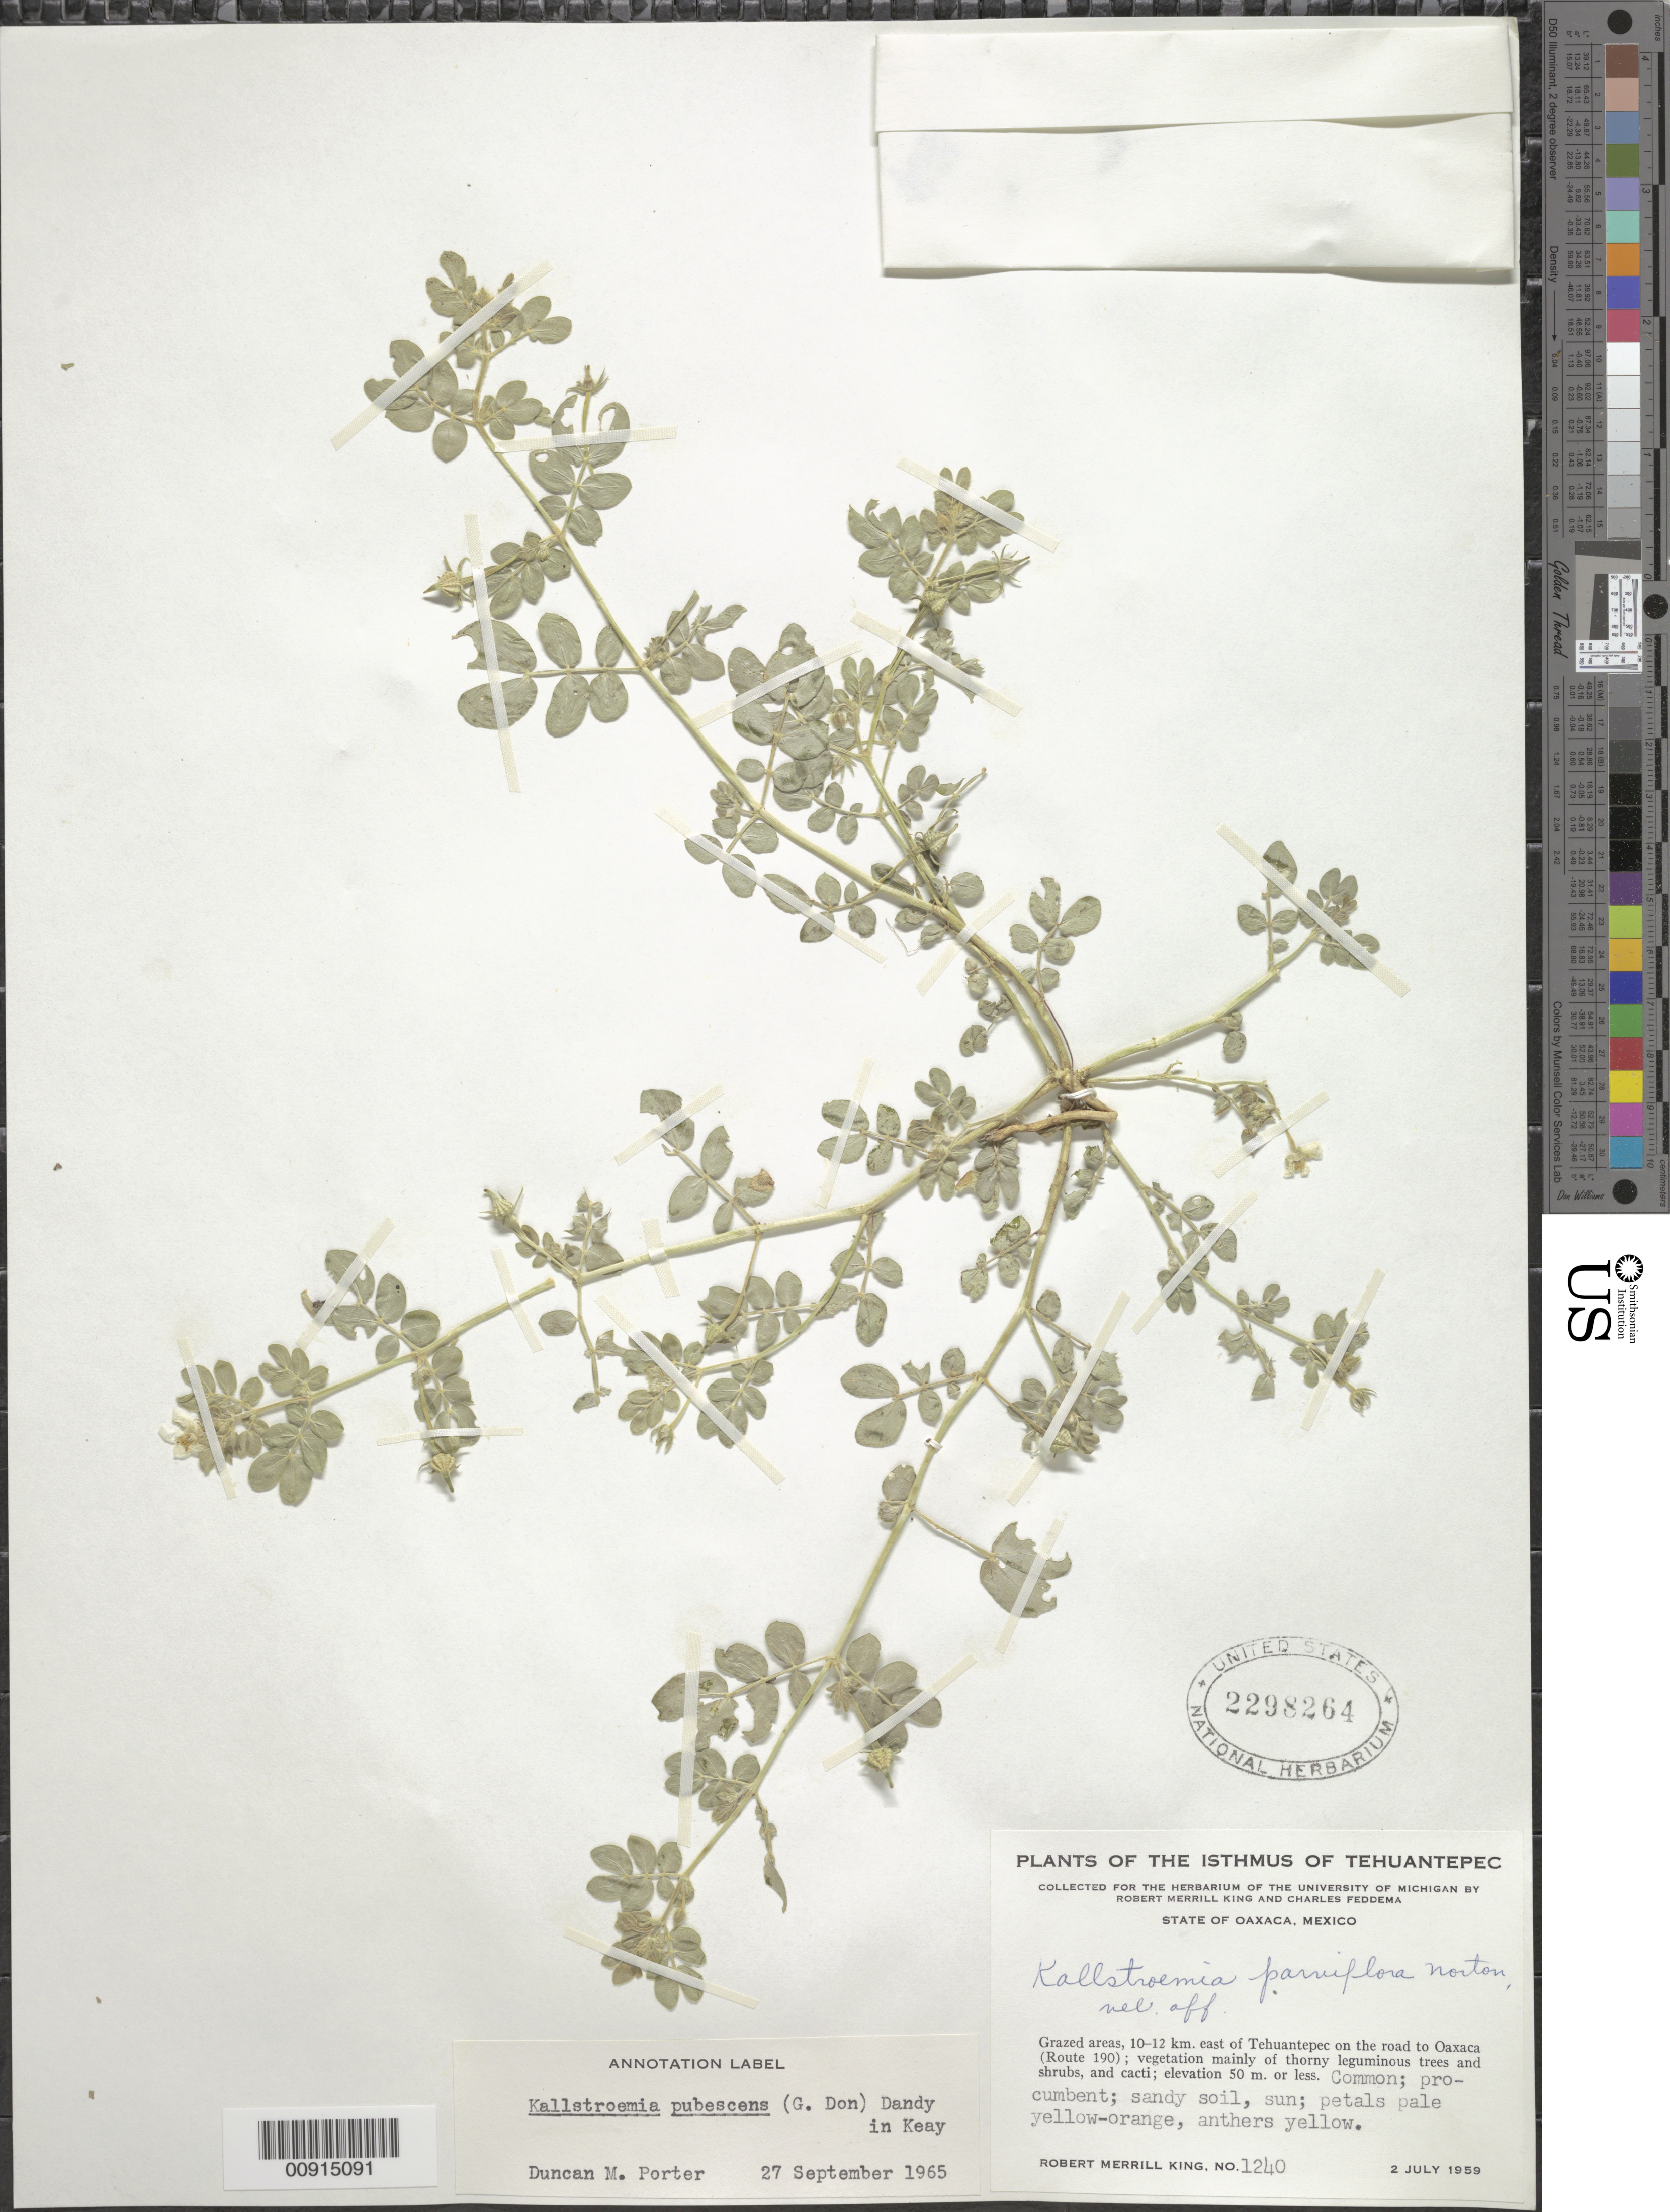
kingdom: Plantae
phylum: Tracheophyta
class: Magnoliopsida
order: Zygophyllales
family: Zygophyllaceae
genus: Kallstroemia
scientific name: Kallstroemia pubescens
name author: (G. Don) Dandy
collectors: R. M. King & C. Feddema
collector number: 1240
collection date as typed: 02 Jul 1959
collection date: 1959-07-02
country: Mexico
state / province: Oaxaca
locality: Grazed areas 10-12 km. E of Tehuantepec on the road to Oaxaca (Route 190). State of Oaxaca. Isthmus of Tehuantepec.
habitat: Sandy soil, sun. Vegetation mainly of thorny leguminous trees and shrubs, and cacti.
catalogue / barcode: US 2298264